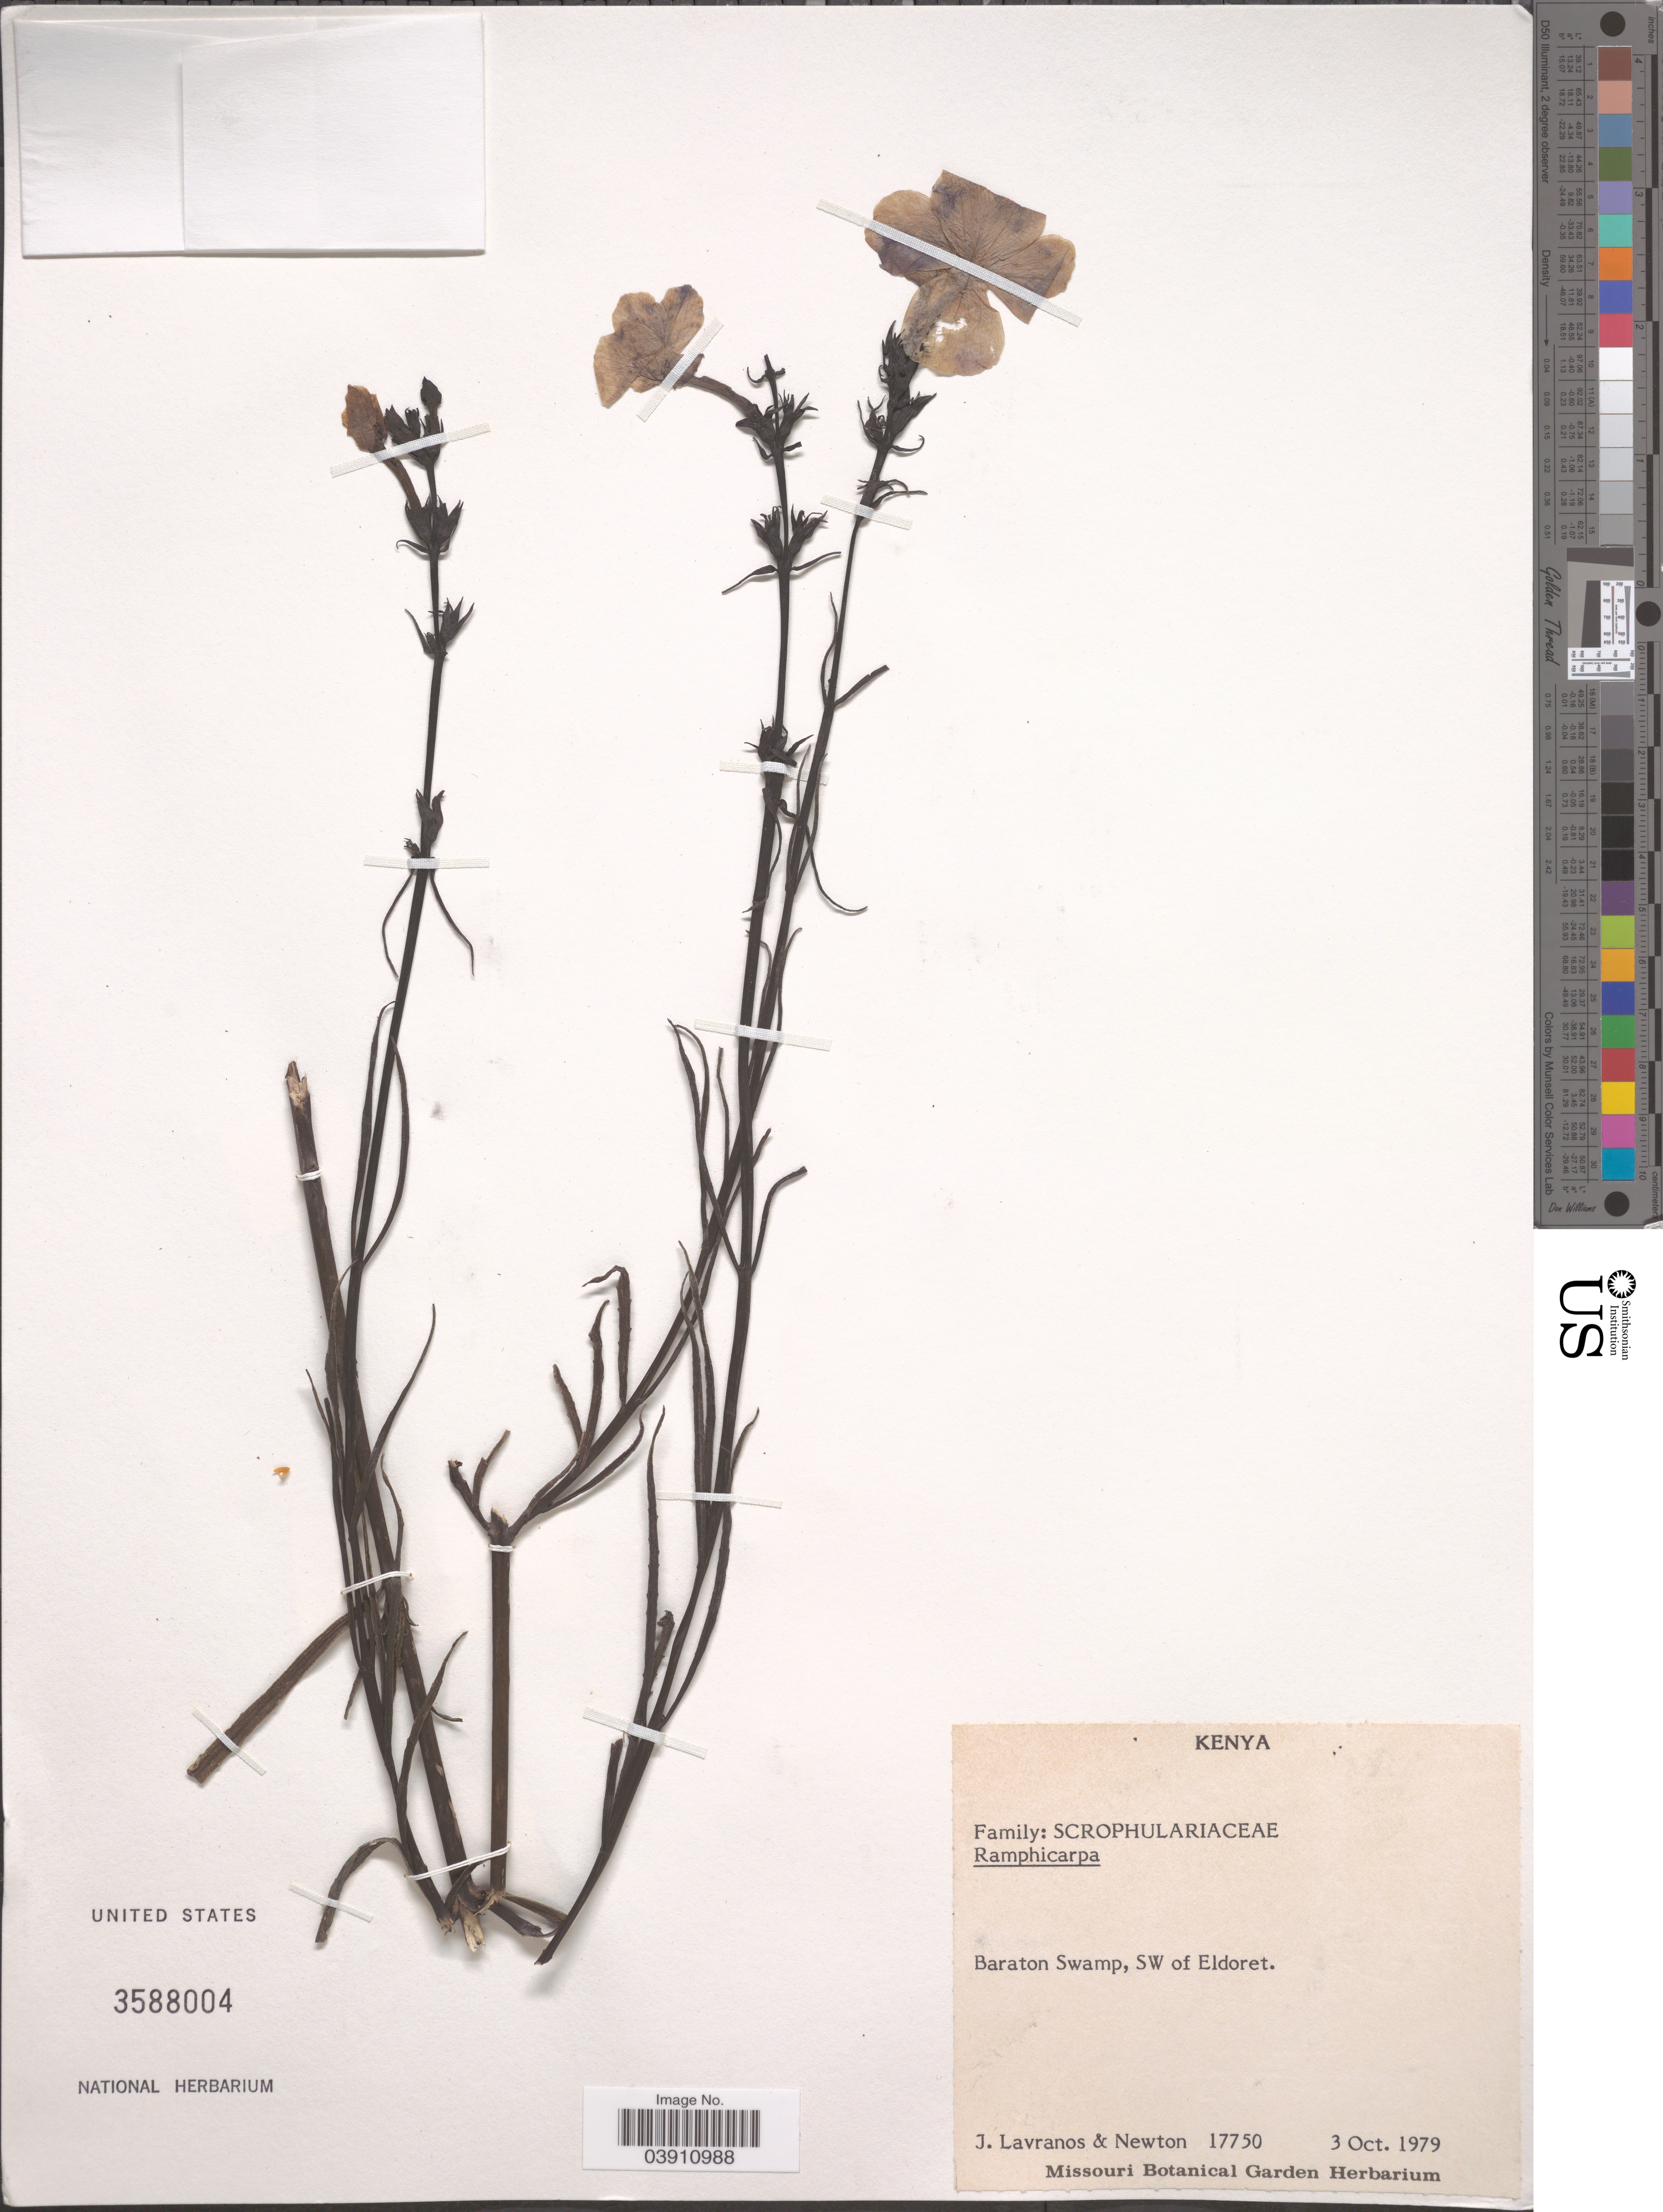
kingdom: Plantae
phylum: Tracheophyta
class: Magnoliopsida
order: Lamiales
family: Orobanchaceae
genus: Rhamphicarpa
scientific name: Rhamphicarpa sp.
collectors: J. Lavranos & -. Newton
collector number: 17750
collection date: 1979-10-03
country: Kenya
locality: Baraton Swamp, SW of Eldoret.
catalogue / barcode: US 3588004